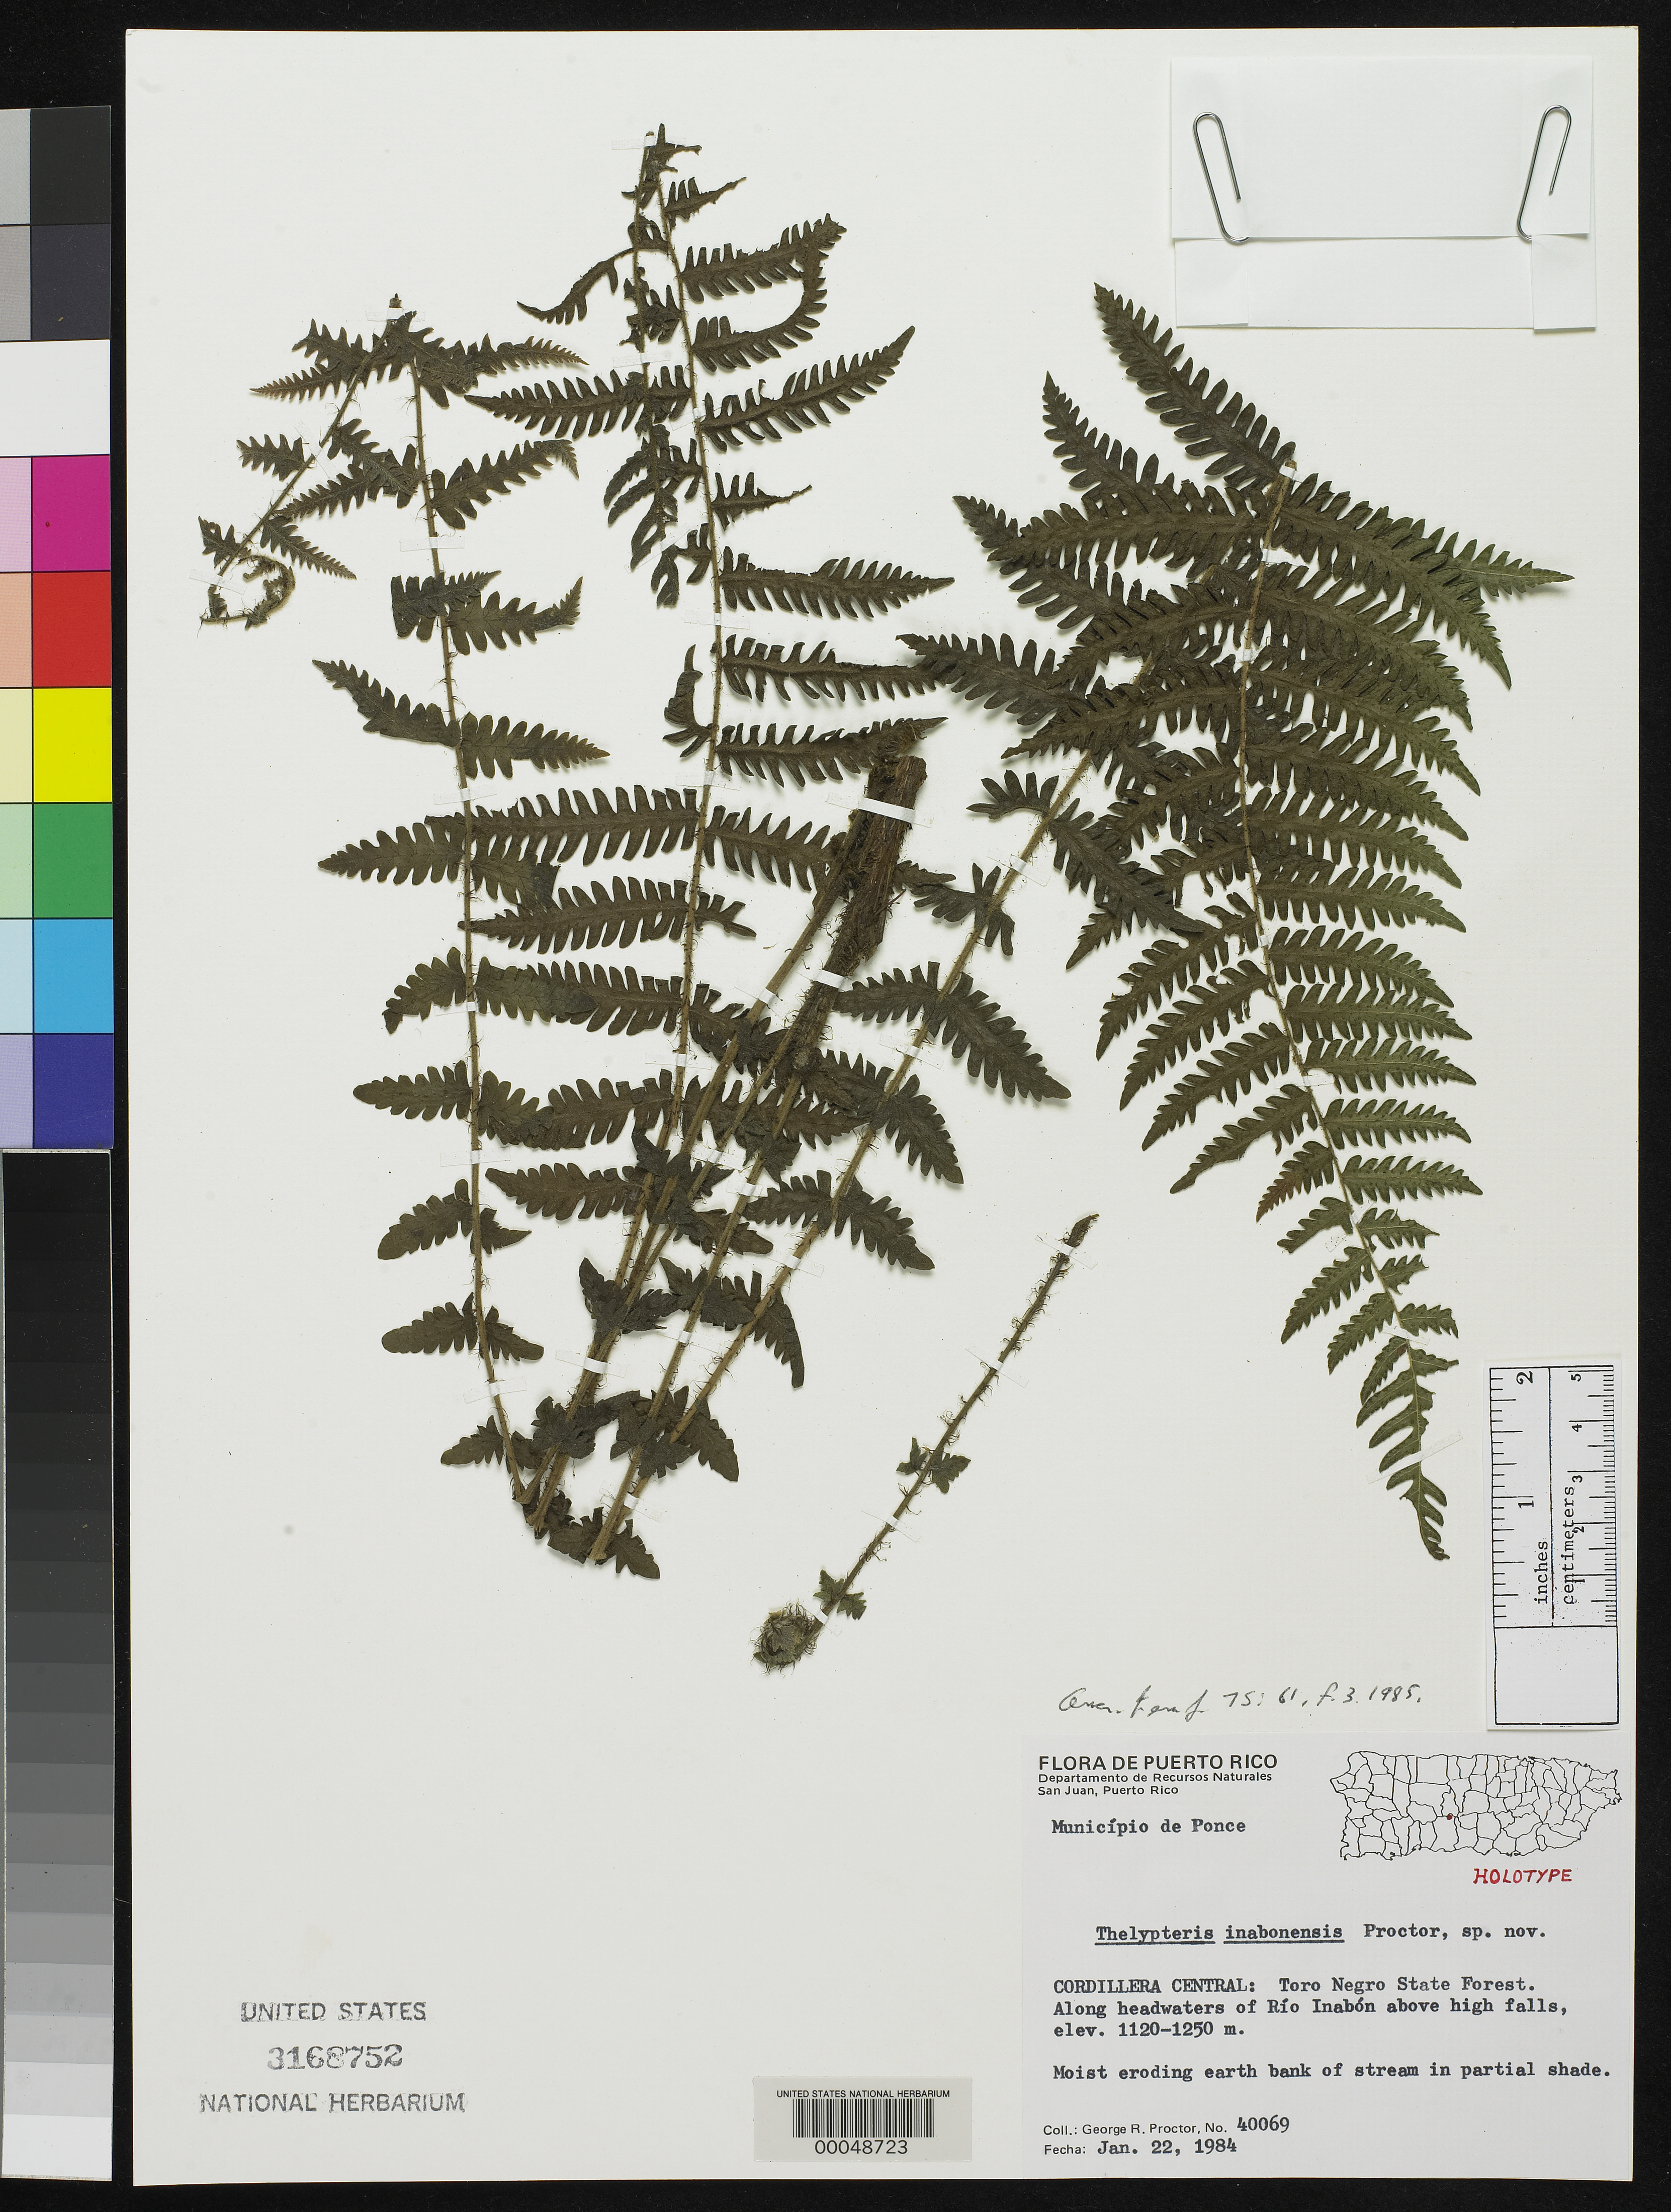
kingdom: Plantae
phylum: Tracheophyta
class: Polypodiopsida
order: Polypodiales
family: Thelypteridaceae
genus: Thelypteris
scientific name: Thelypteris inabonensis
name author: Proctor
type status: Holotype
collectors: G. R. Proctor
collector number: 40069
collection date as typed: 22 Jan 1984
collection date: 1984-01-22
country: Puerto Rico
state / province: Ponce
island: Greater Antilles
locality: Cordillera Central, Toro Negro State Forest, along headwaters of Rio Inabon above high falls.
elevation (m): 1120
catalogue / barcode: US 3168752